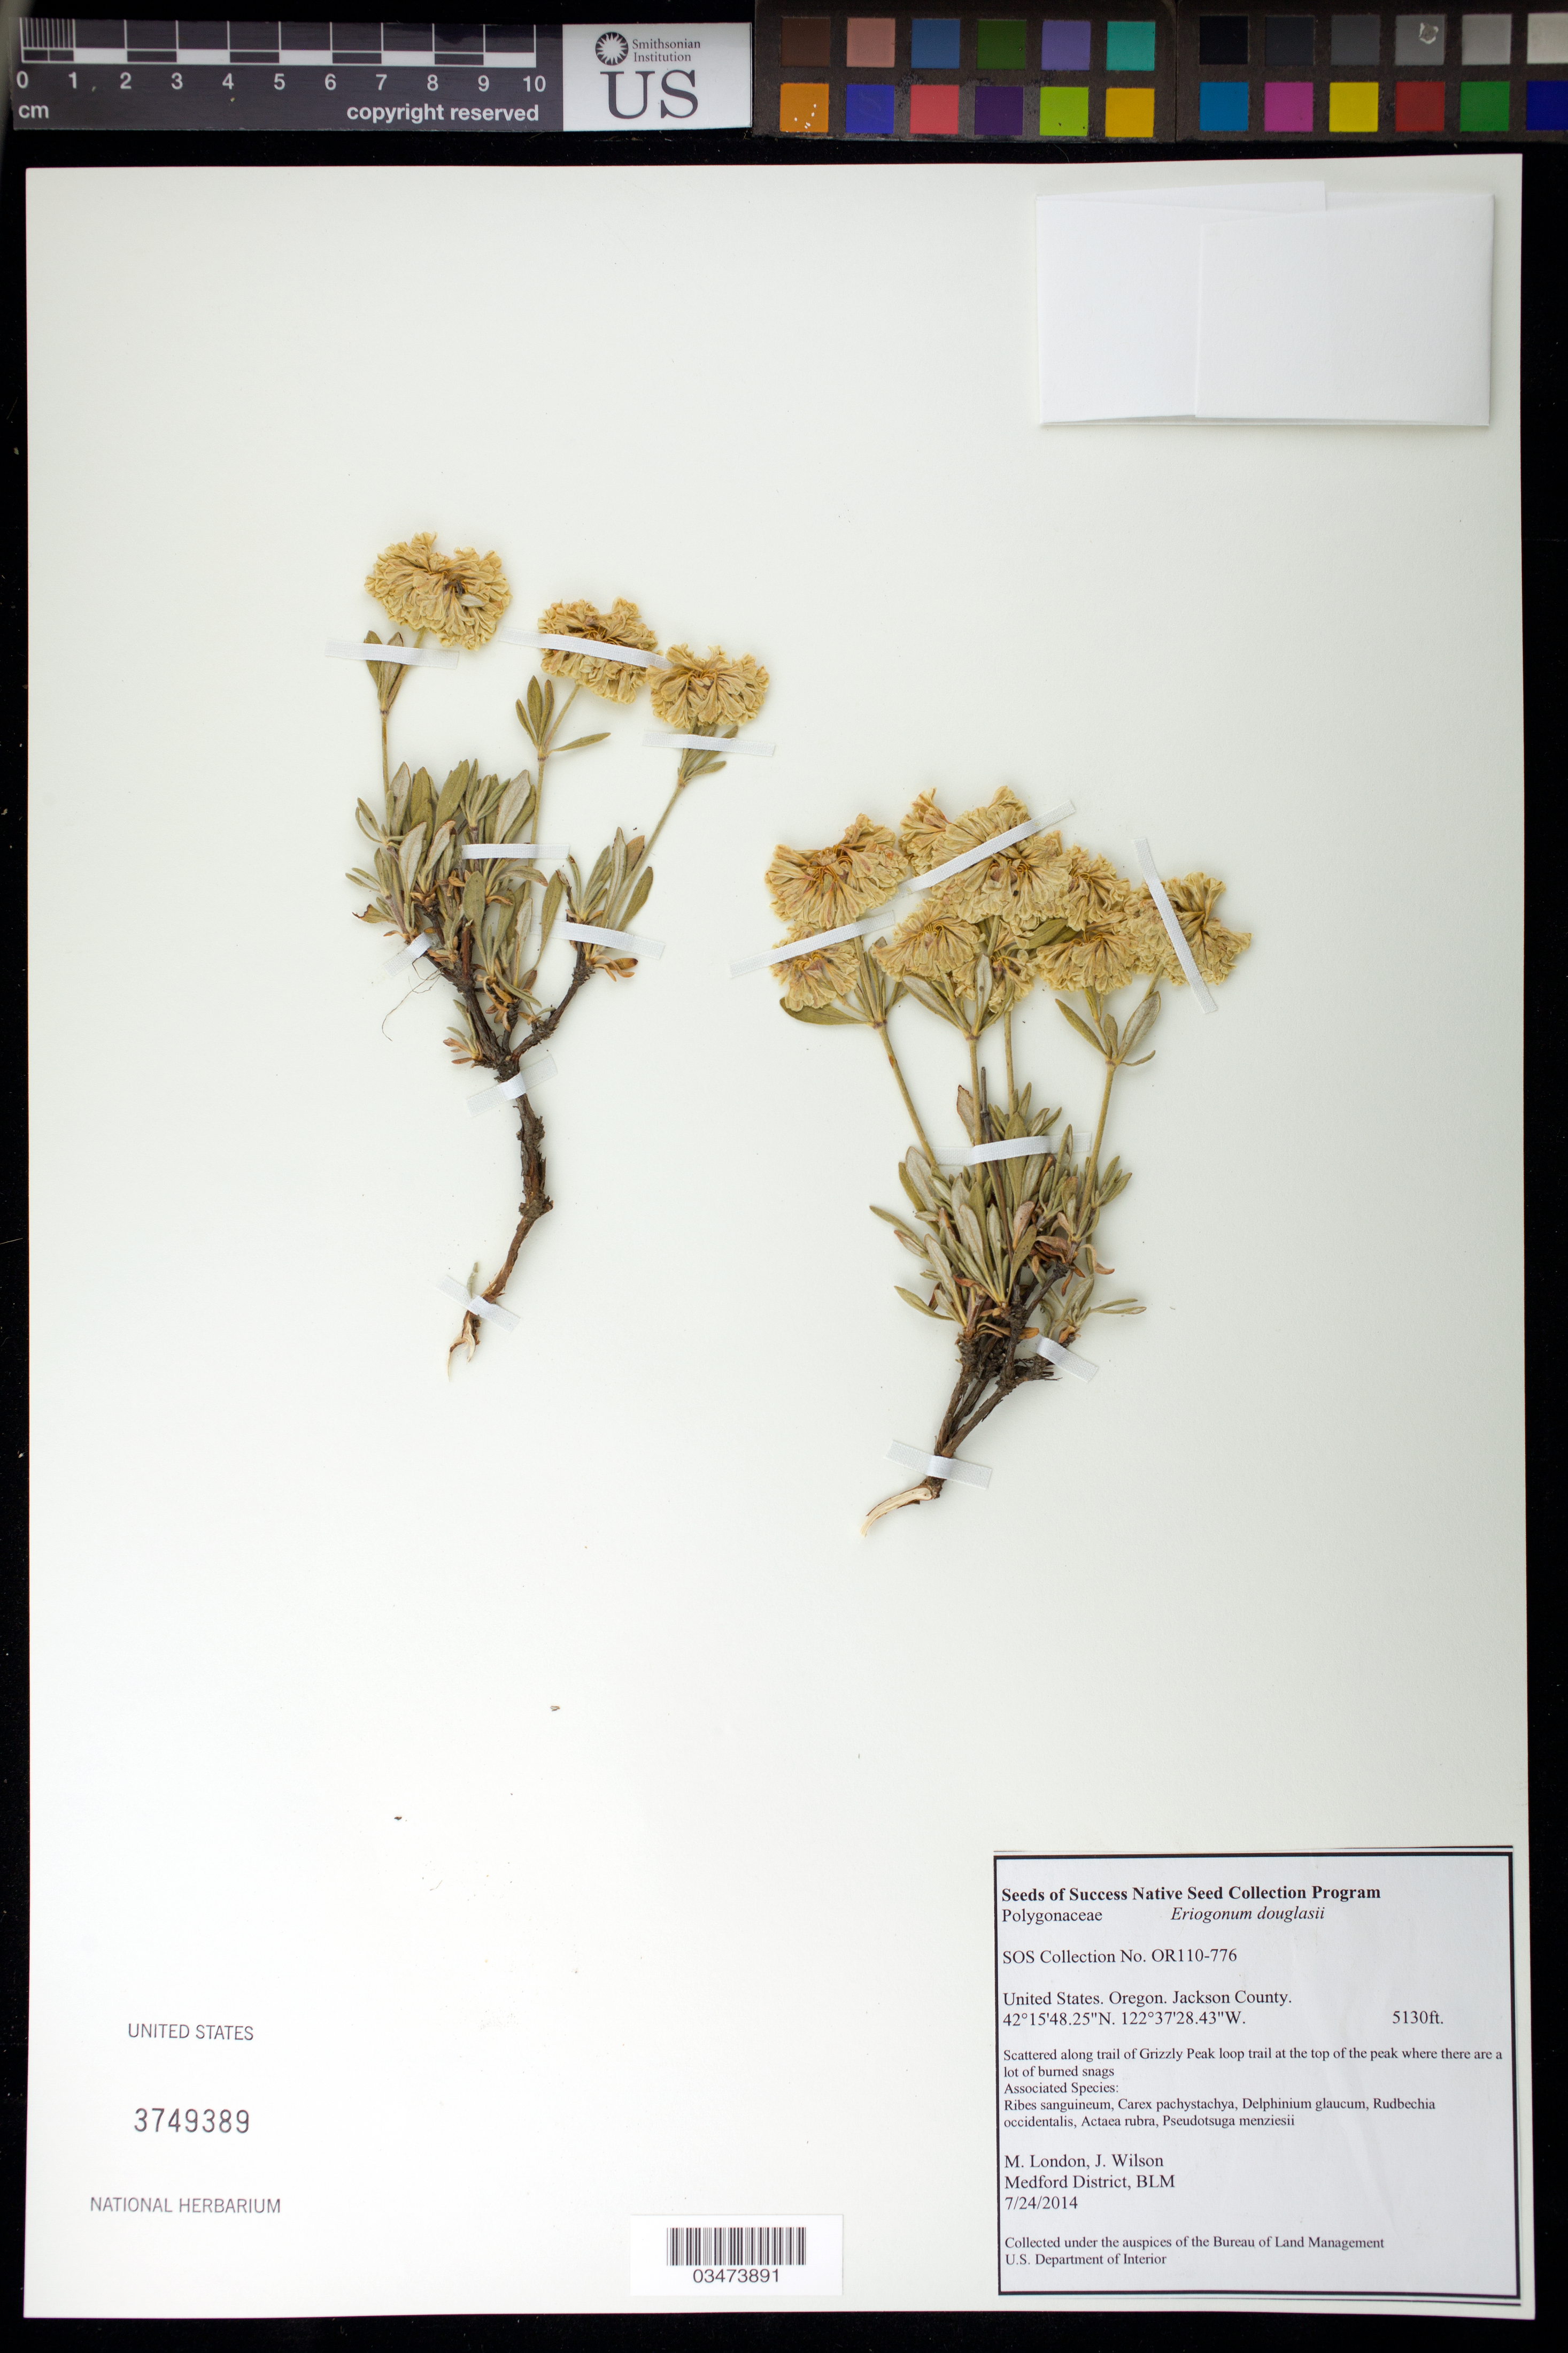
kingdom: Plantae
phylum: Tracheophyta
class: Magnoliopsida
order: Caryophyllales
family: Polygonaceae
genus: Eriogonum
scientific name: Eriogonum douglasii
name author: Benth.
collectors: M. London & J. Wilson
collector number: OR110-776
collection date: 2014-07-24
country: United States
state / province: Oregon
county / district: Jackson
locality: Along Grizzly Peak loop trail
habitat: Associated species:Ribes sanguineum, Carex pachystachya, Actaea rubra, ect.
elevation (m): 1564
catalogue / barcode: US 3749389